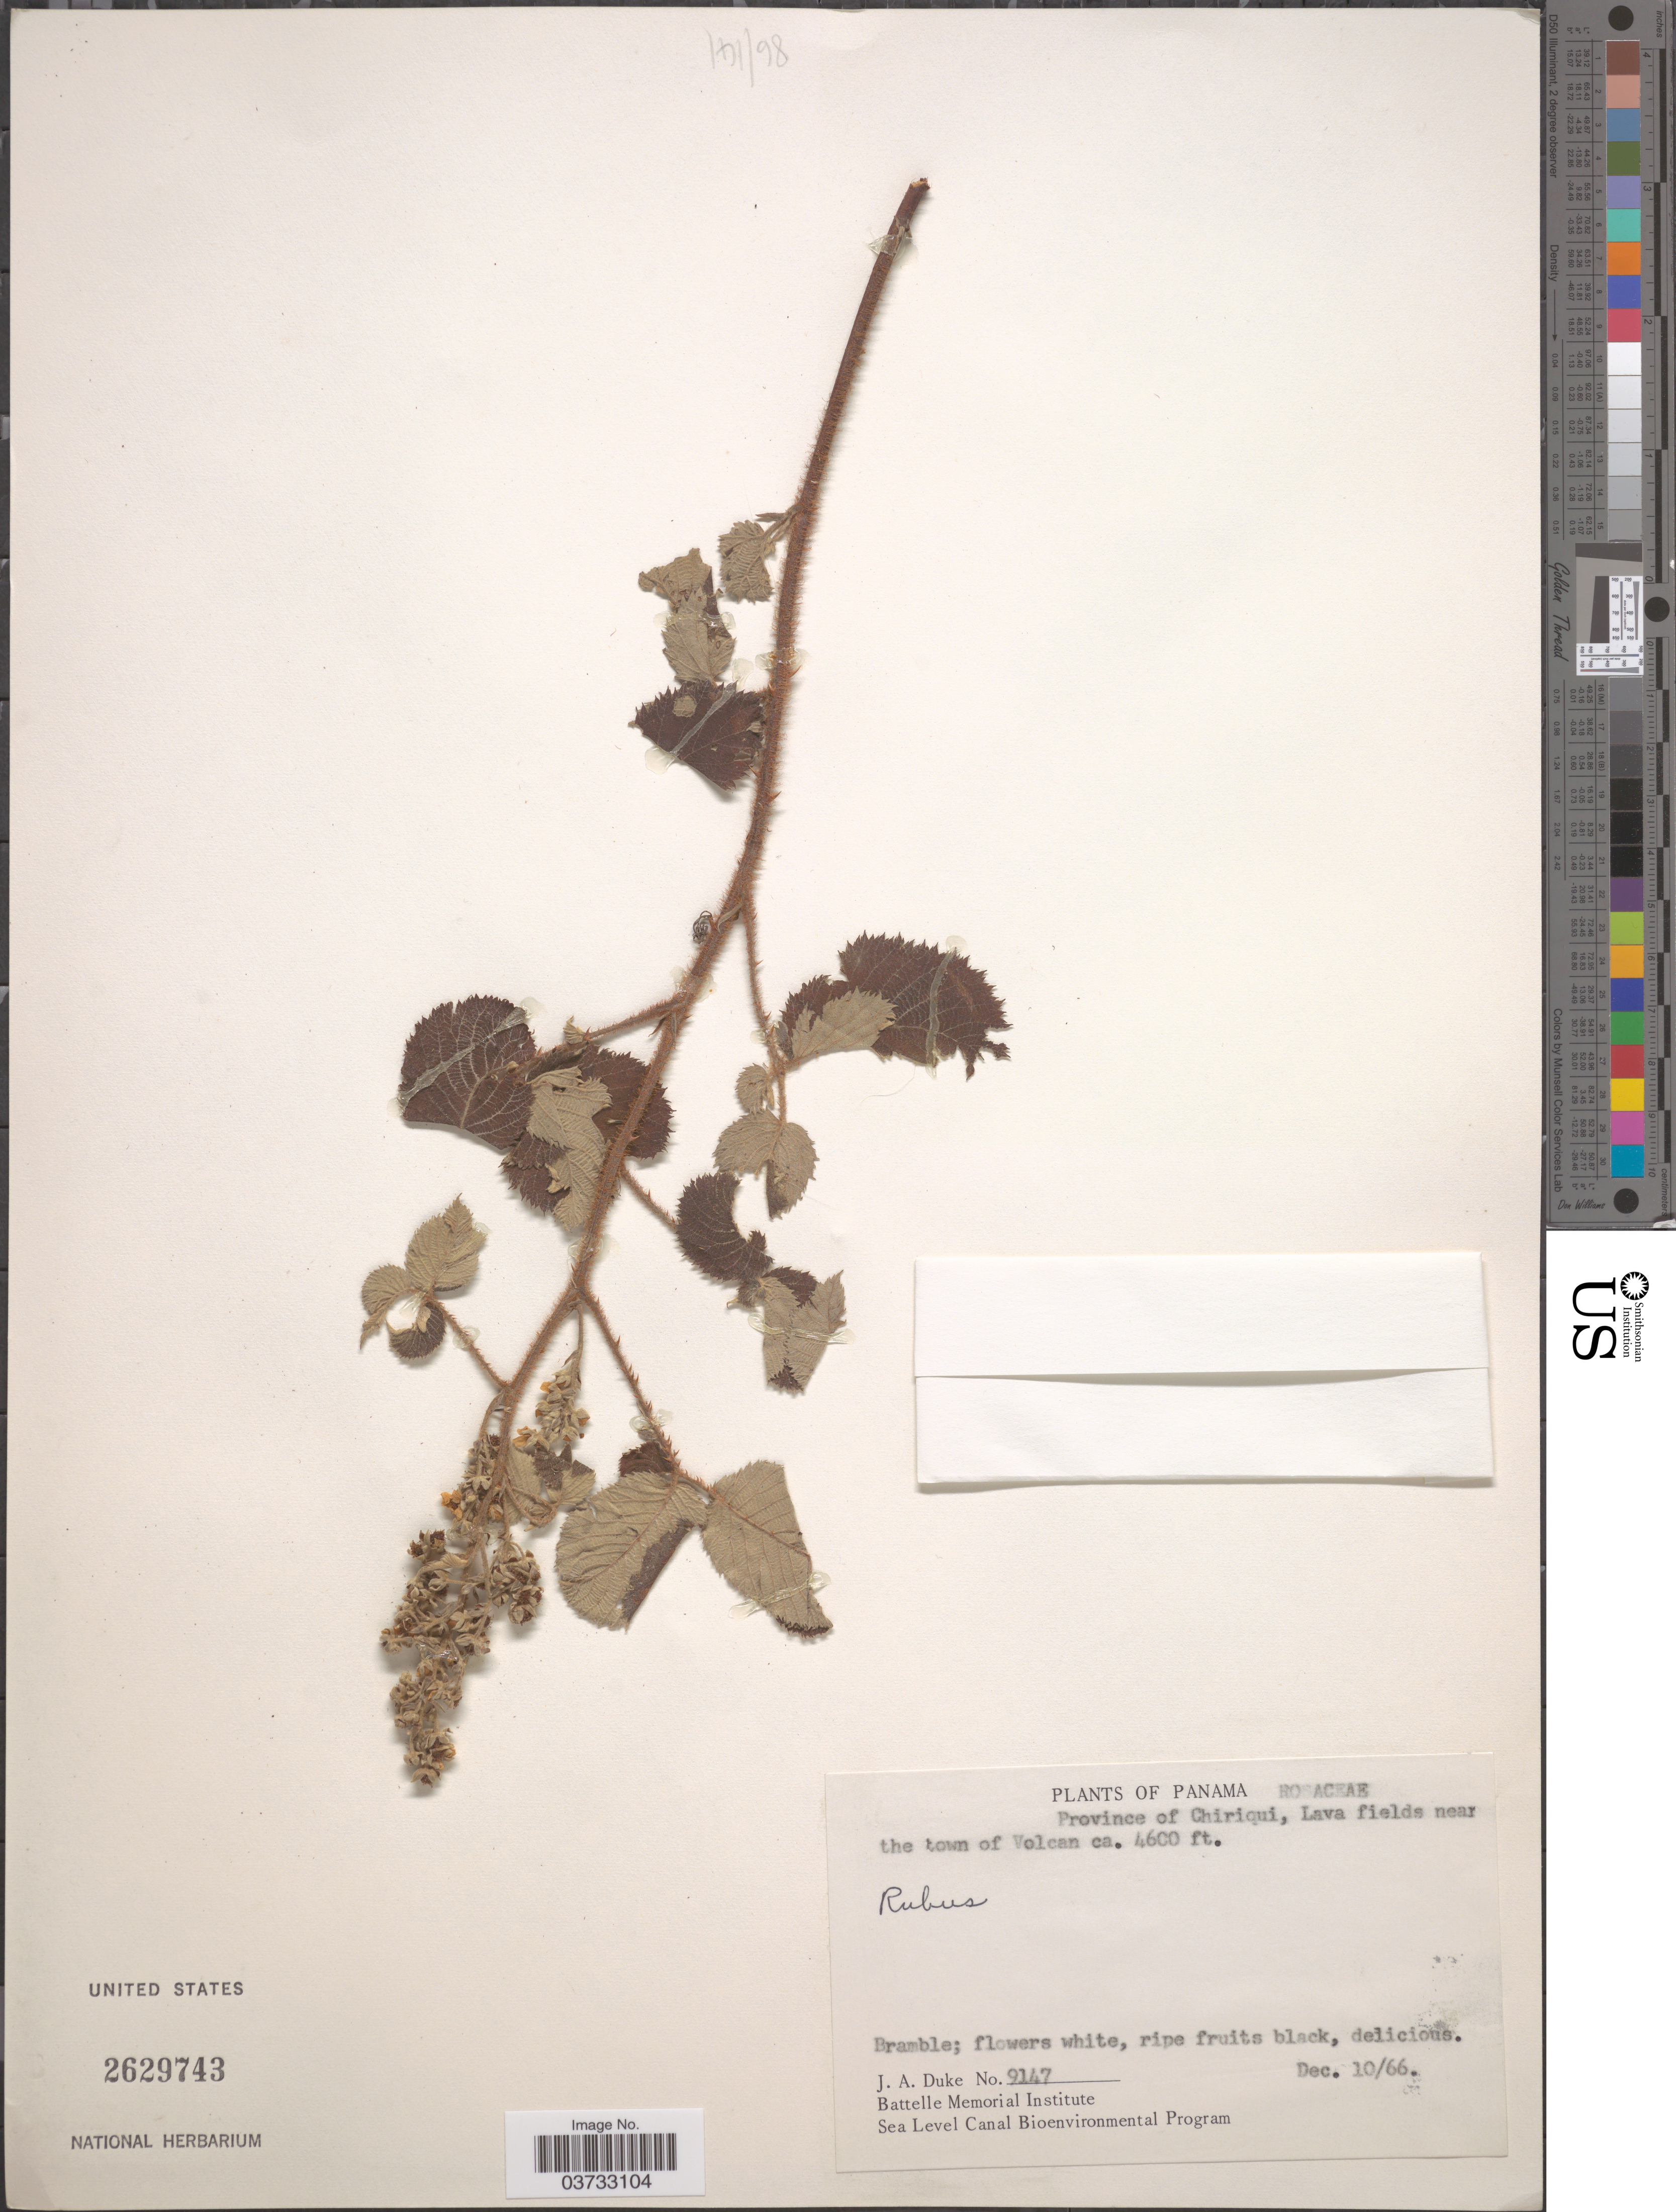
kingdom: Plantae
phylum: Tracheophyta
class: Magnoliopsida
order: Rosales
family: Rosaceae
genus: Rubus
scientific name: Rubus sp.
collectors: J. A. Duke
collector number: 9147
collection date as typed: Transcribed d/m/y: 10/12/66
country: Panama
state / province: Chiriqui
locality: Lava fields near the town of Volcan.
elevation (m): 1402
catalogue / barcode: US 2629743